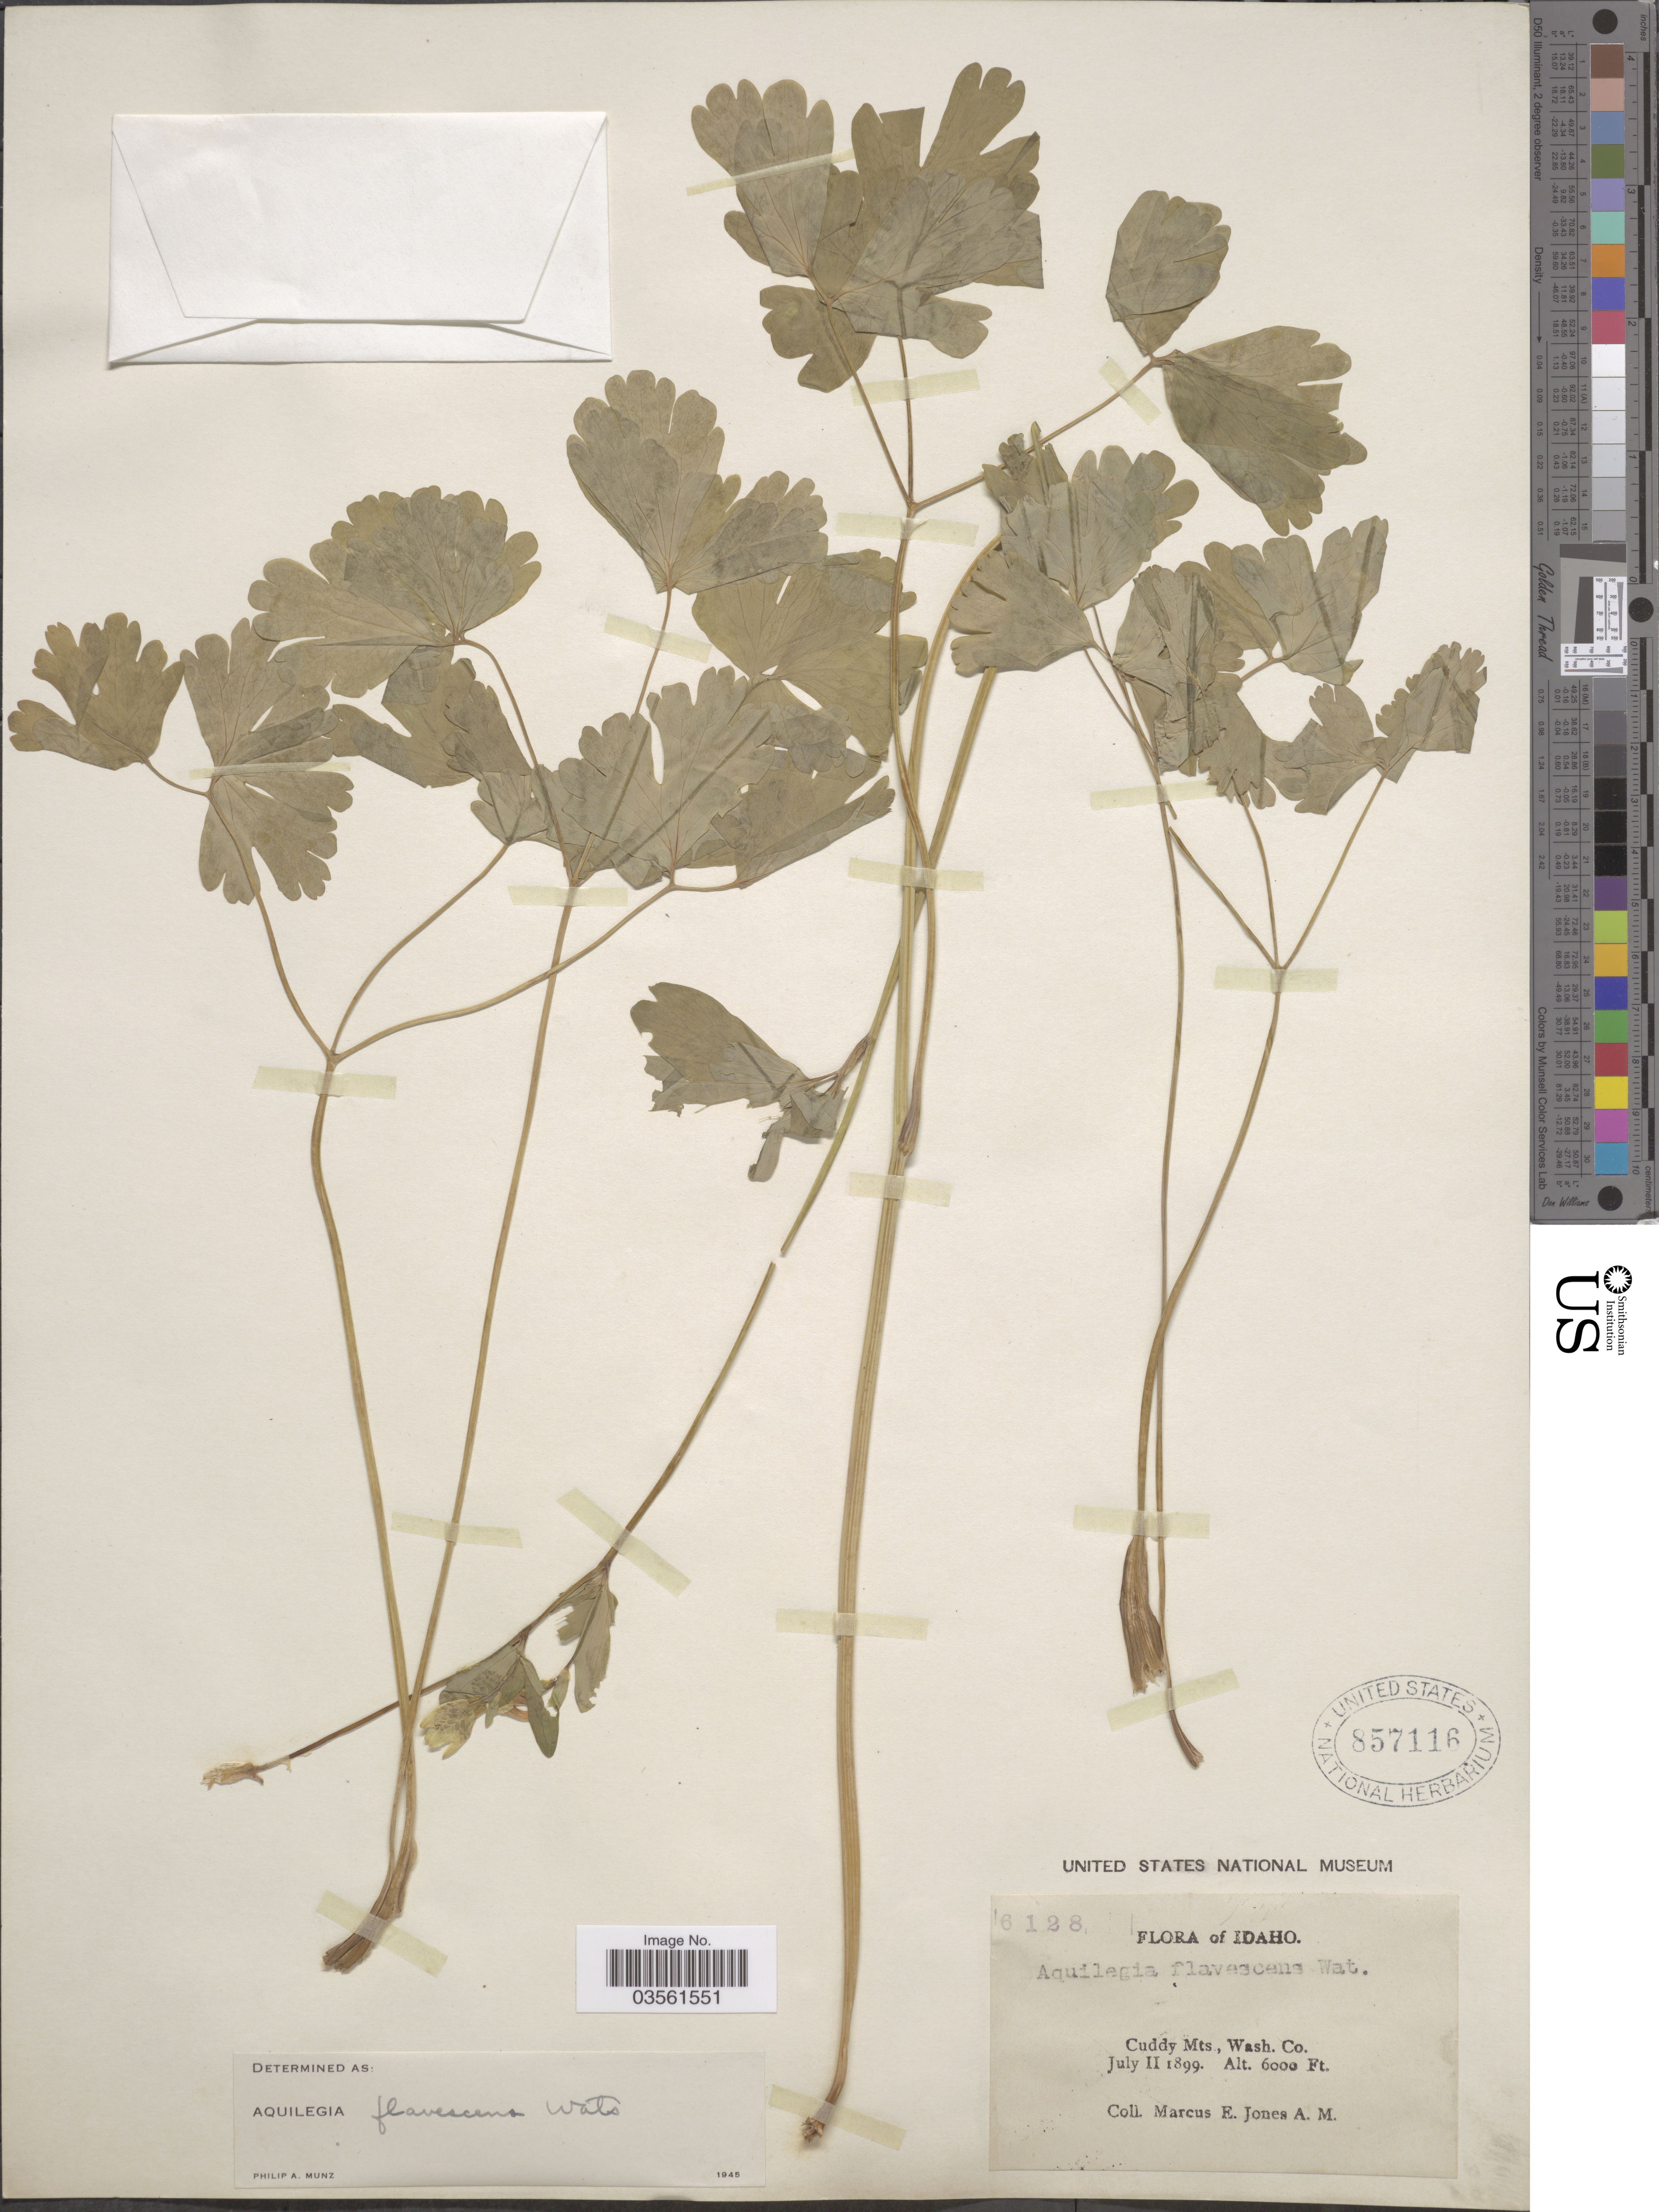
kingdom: Plantae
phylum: Tracheophyta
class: Magnoliopsida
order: Ranunculales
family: Ranunculaceae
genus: Aquilegia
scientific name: Aquilegia flavescens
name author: S. Watson in C. King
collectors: M. E. Jones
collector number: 6128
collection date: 1899-07-11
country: United States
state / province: Idaho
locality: Cuddy Mts., Wash. Co.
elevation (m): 1829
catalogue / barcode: US 857116